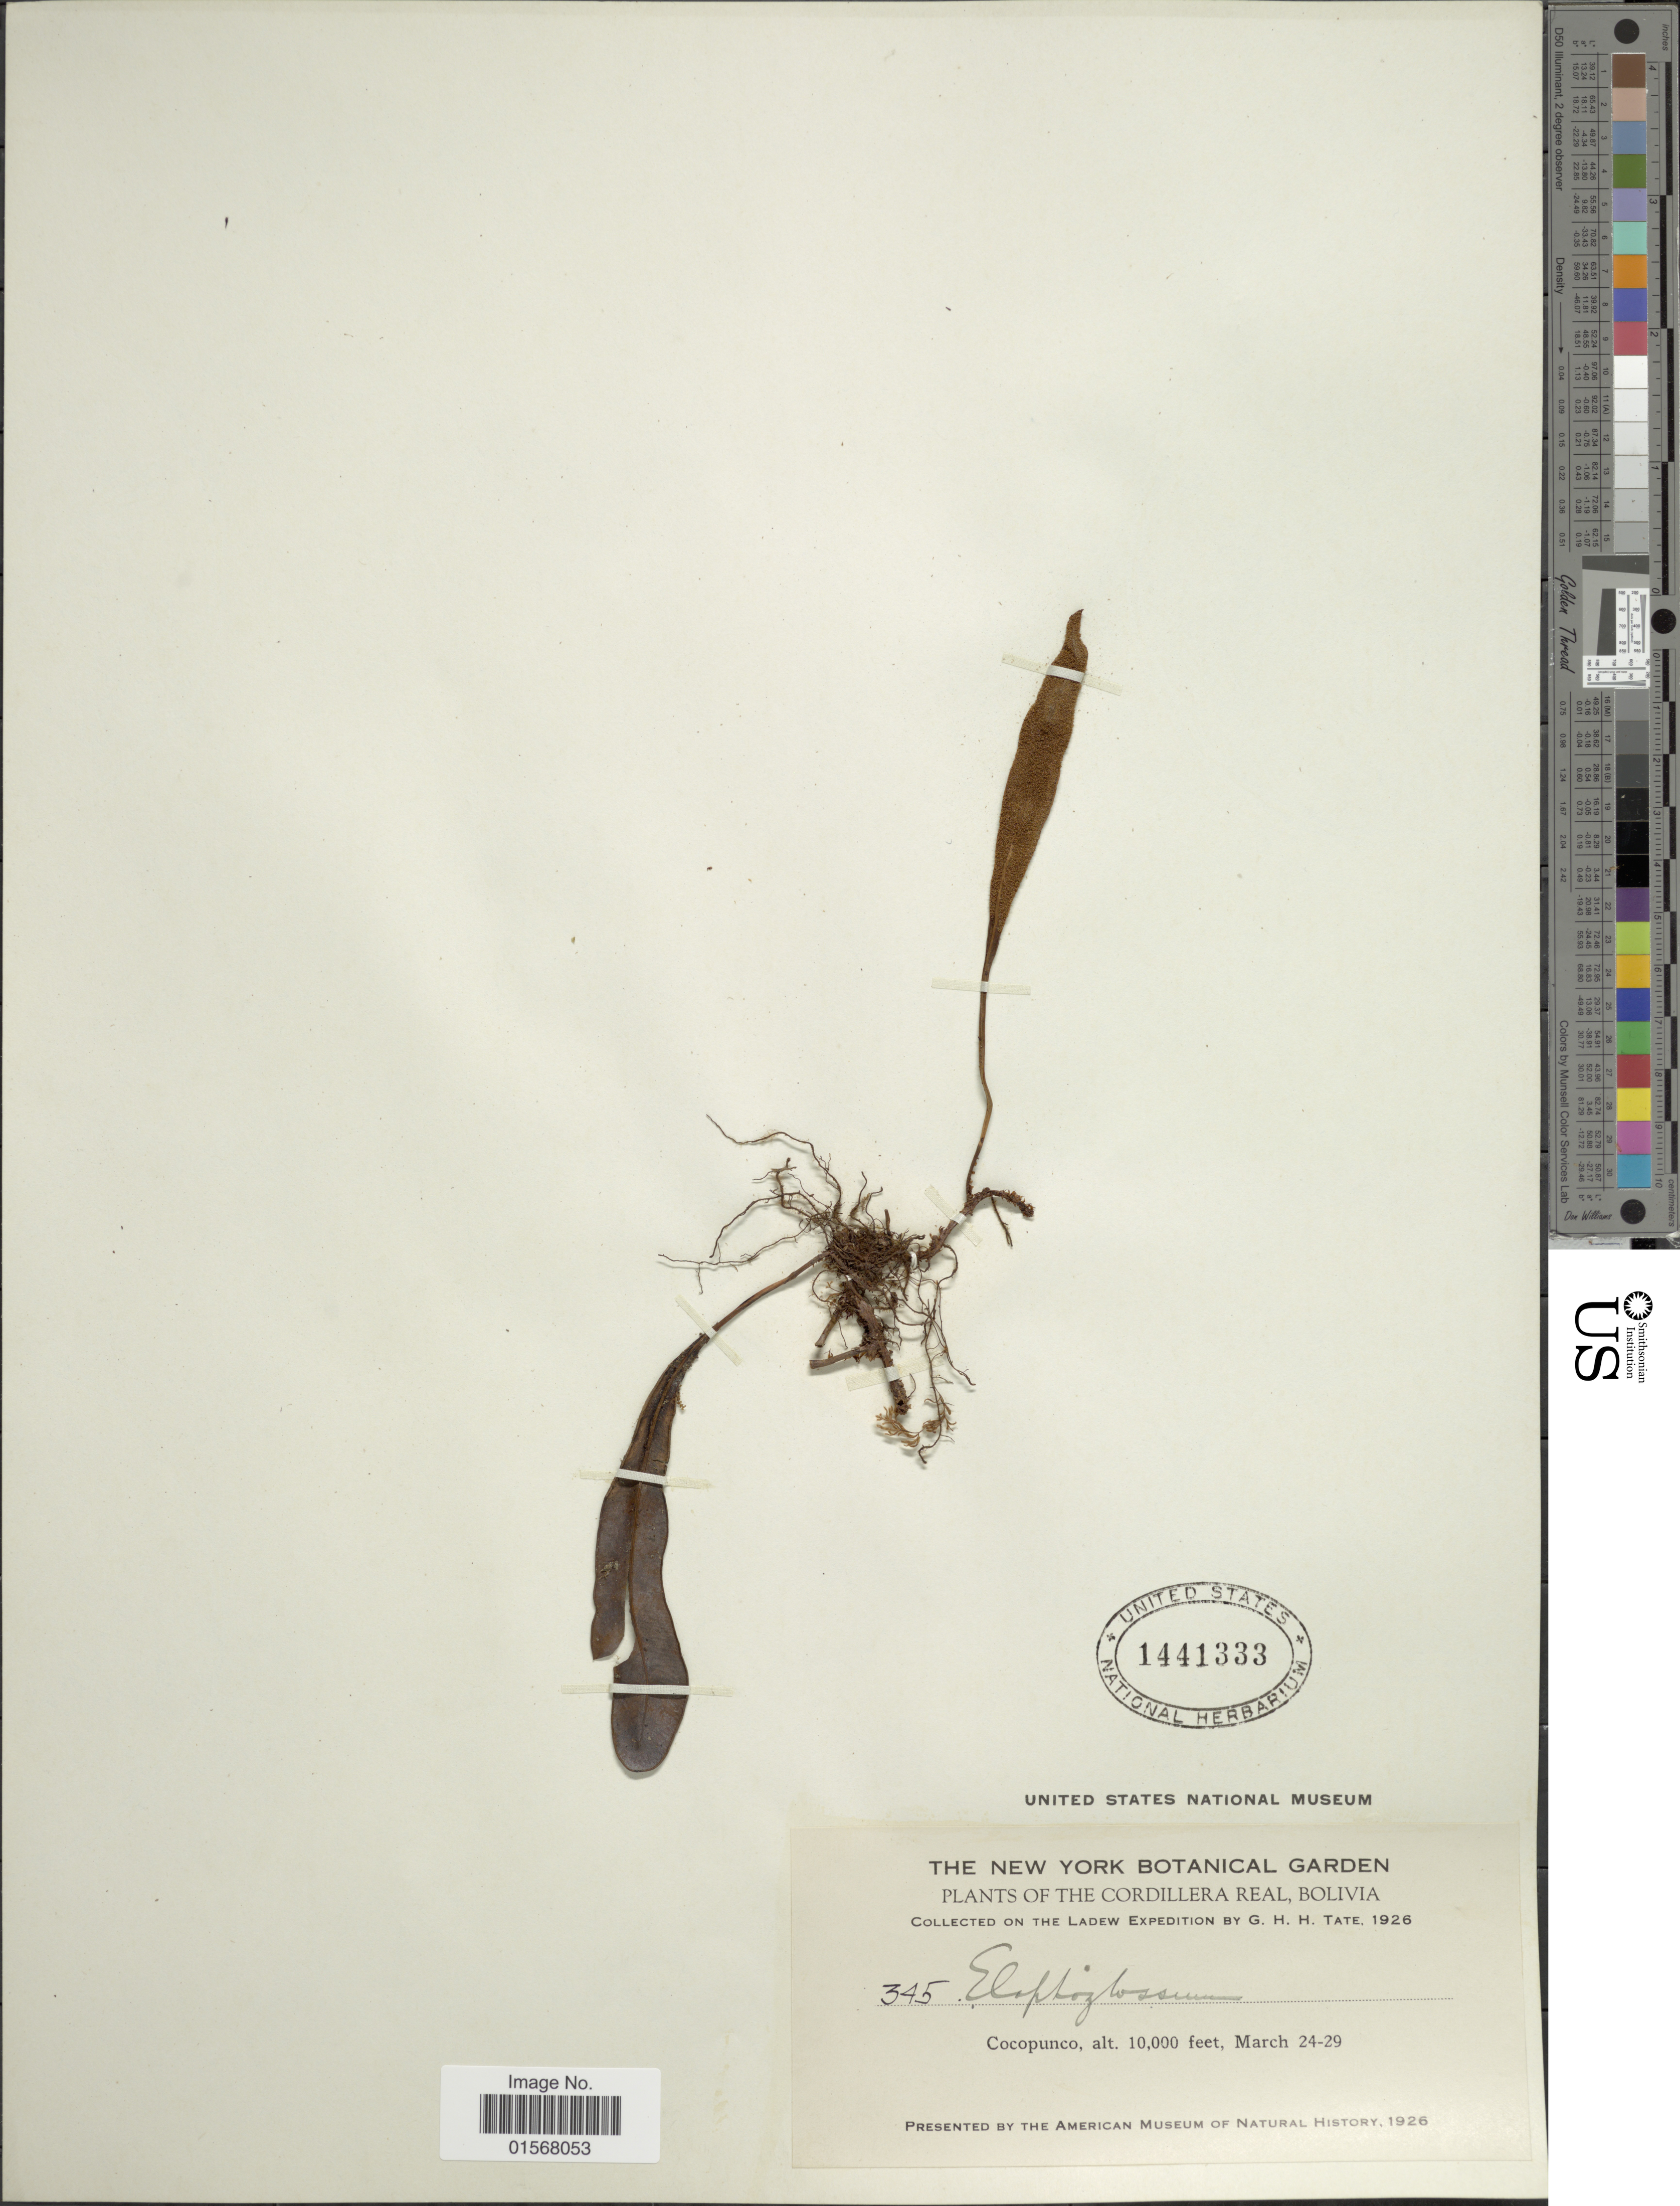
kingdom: Plantae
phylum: Tracheophyta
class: Polypodiopsida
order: Polypodiales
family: Dryopteridaceae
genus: Elaphoglossum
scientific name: Elaphoglossum sp.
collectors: G. Tate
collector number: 345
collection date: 1926-03-24/1926-03-29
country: Bolivia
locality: The Cordillera Real, Bolivia, Cocopunco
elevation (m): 3048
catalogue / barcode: US 1441333